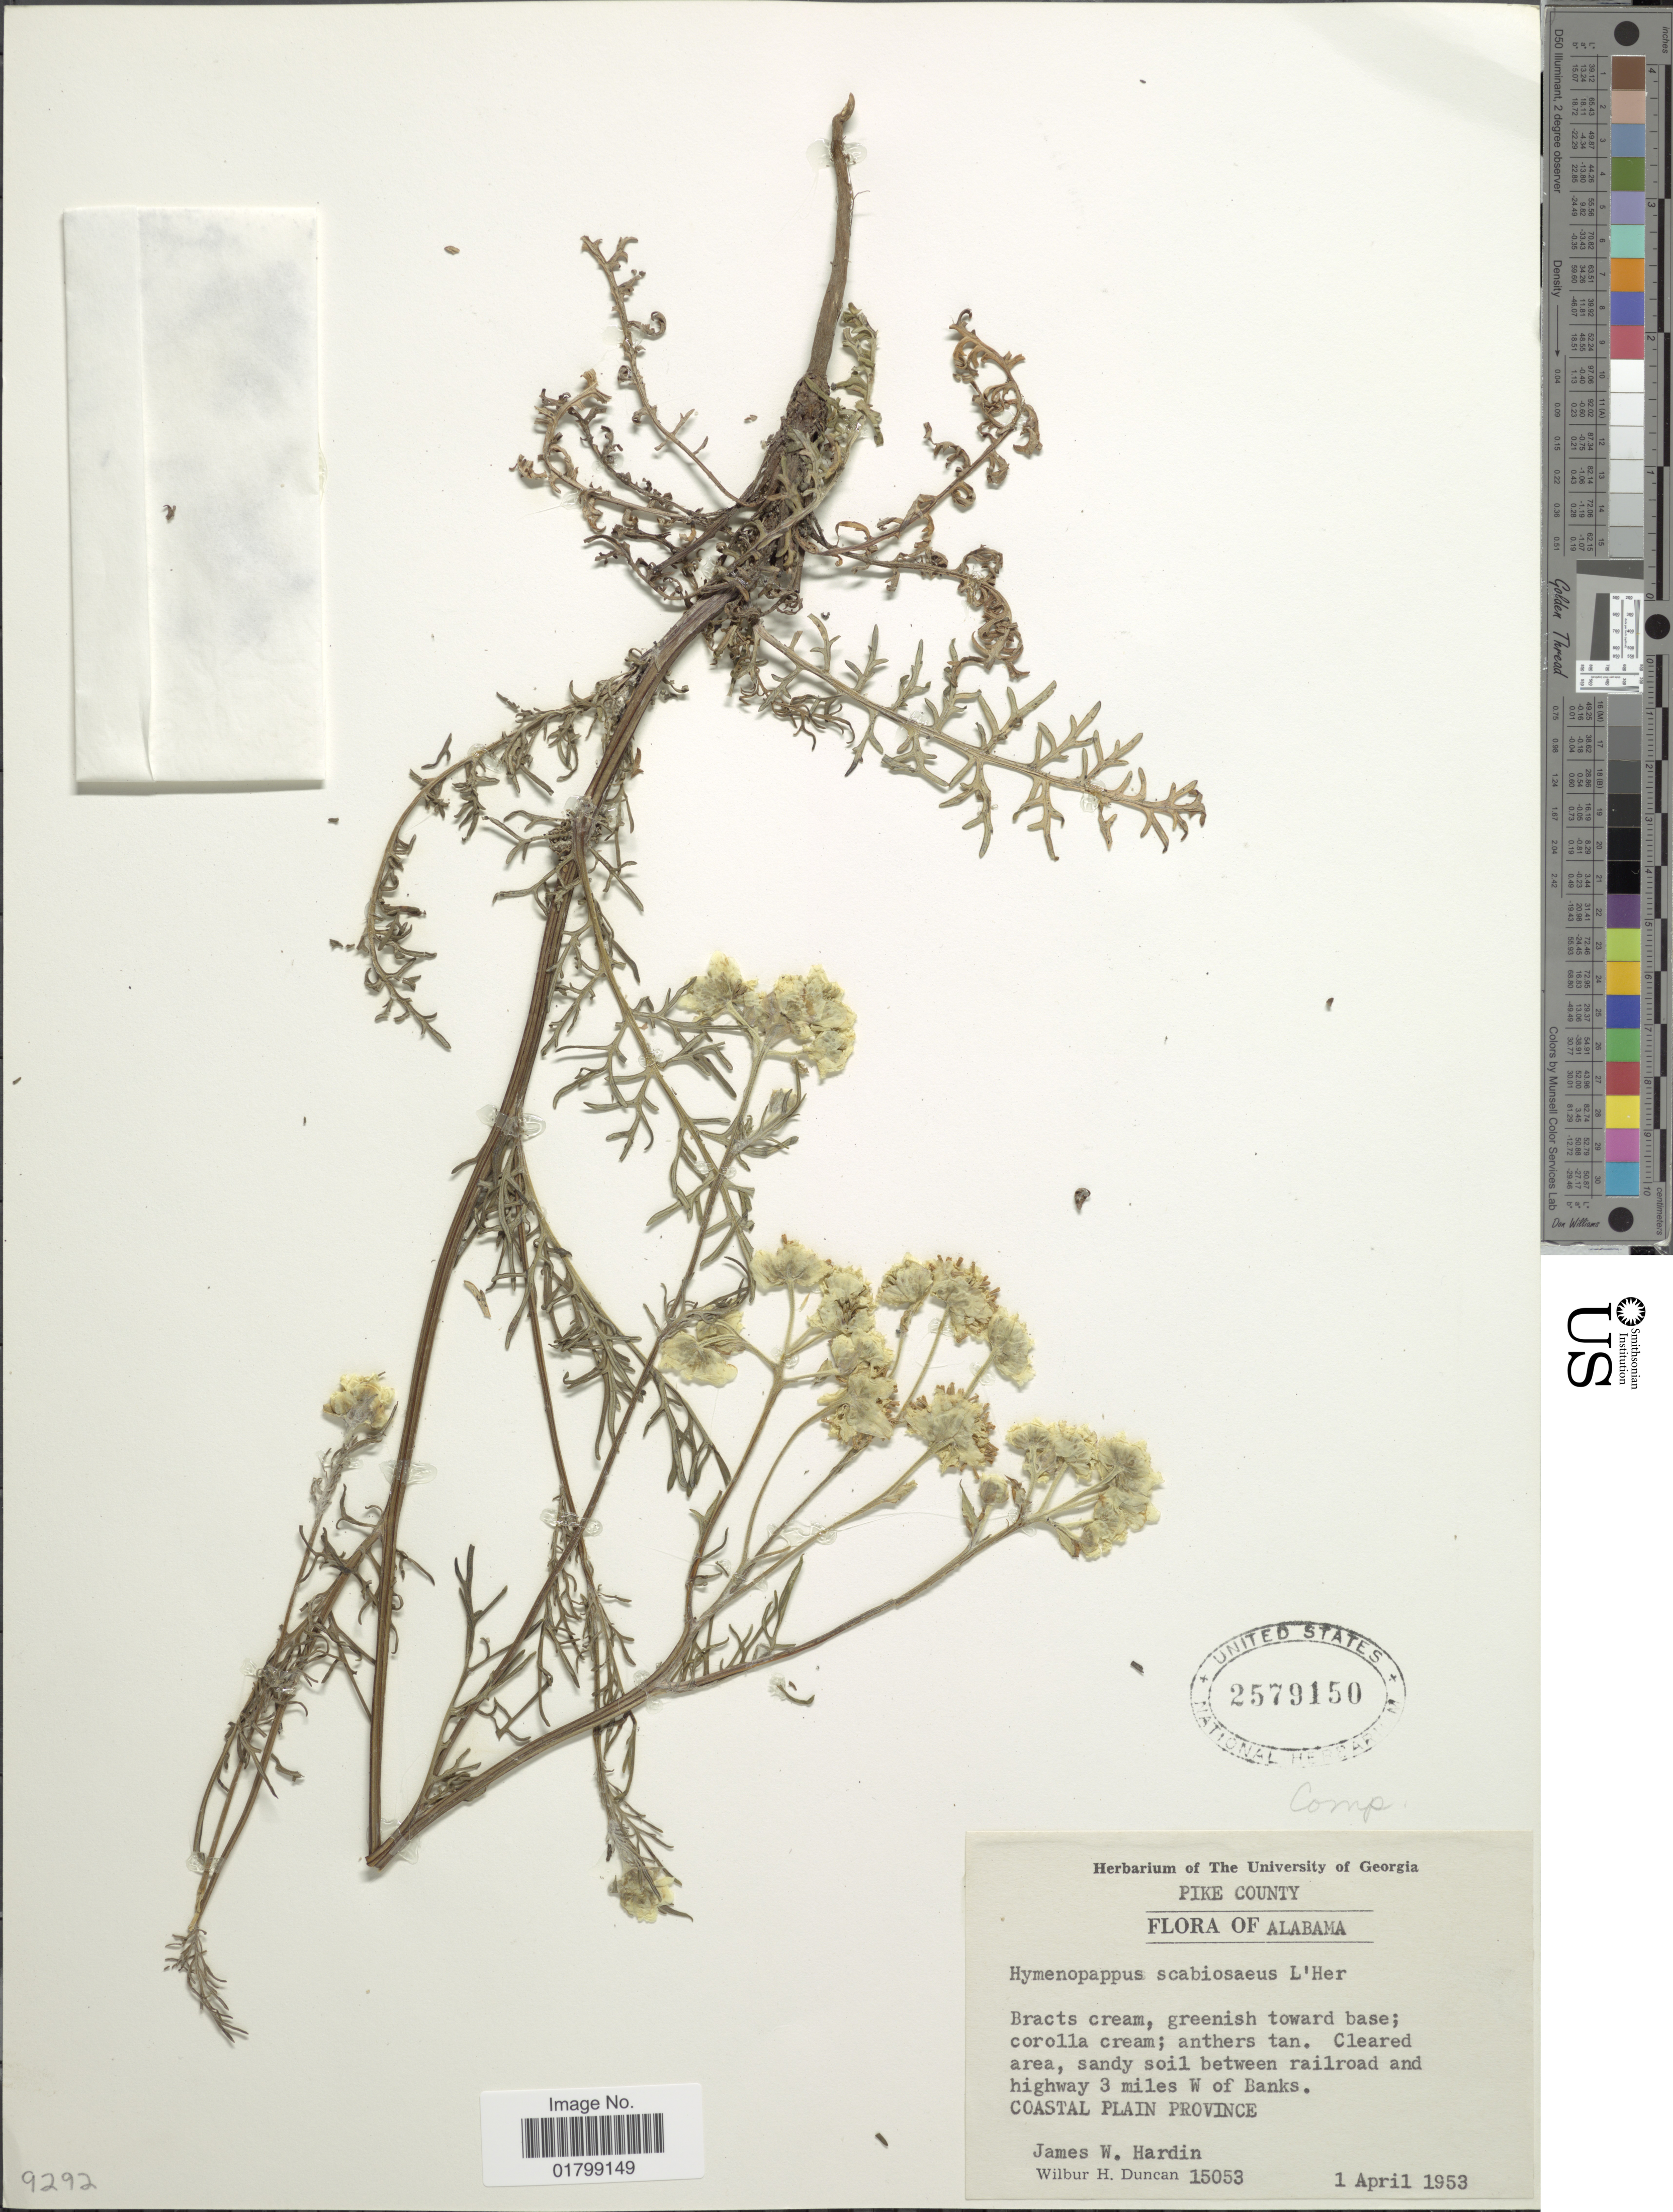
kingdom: Plantae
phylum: Tracheophyta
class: Magnoliopsida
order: Asterales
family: Asteraceae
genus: Hymenopappus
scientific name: Hymenopappus scabiosaeus var. scabiosaeus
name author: L'Hér.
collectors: J. W. Hardin & W. H. Duncan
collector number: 15053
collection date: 1953-04-01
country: United States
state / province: Alabama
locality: Between railroad and highway 3 miles W of Banks, Coastal Plain Province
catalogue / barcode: US 2579150